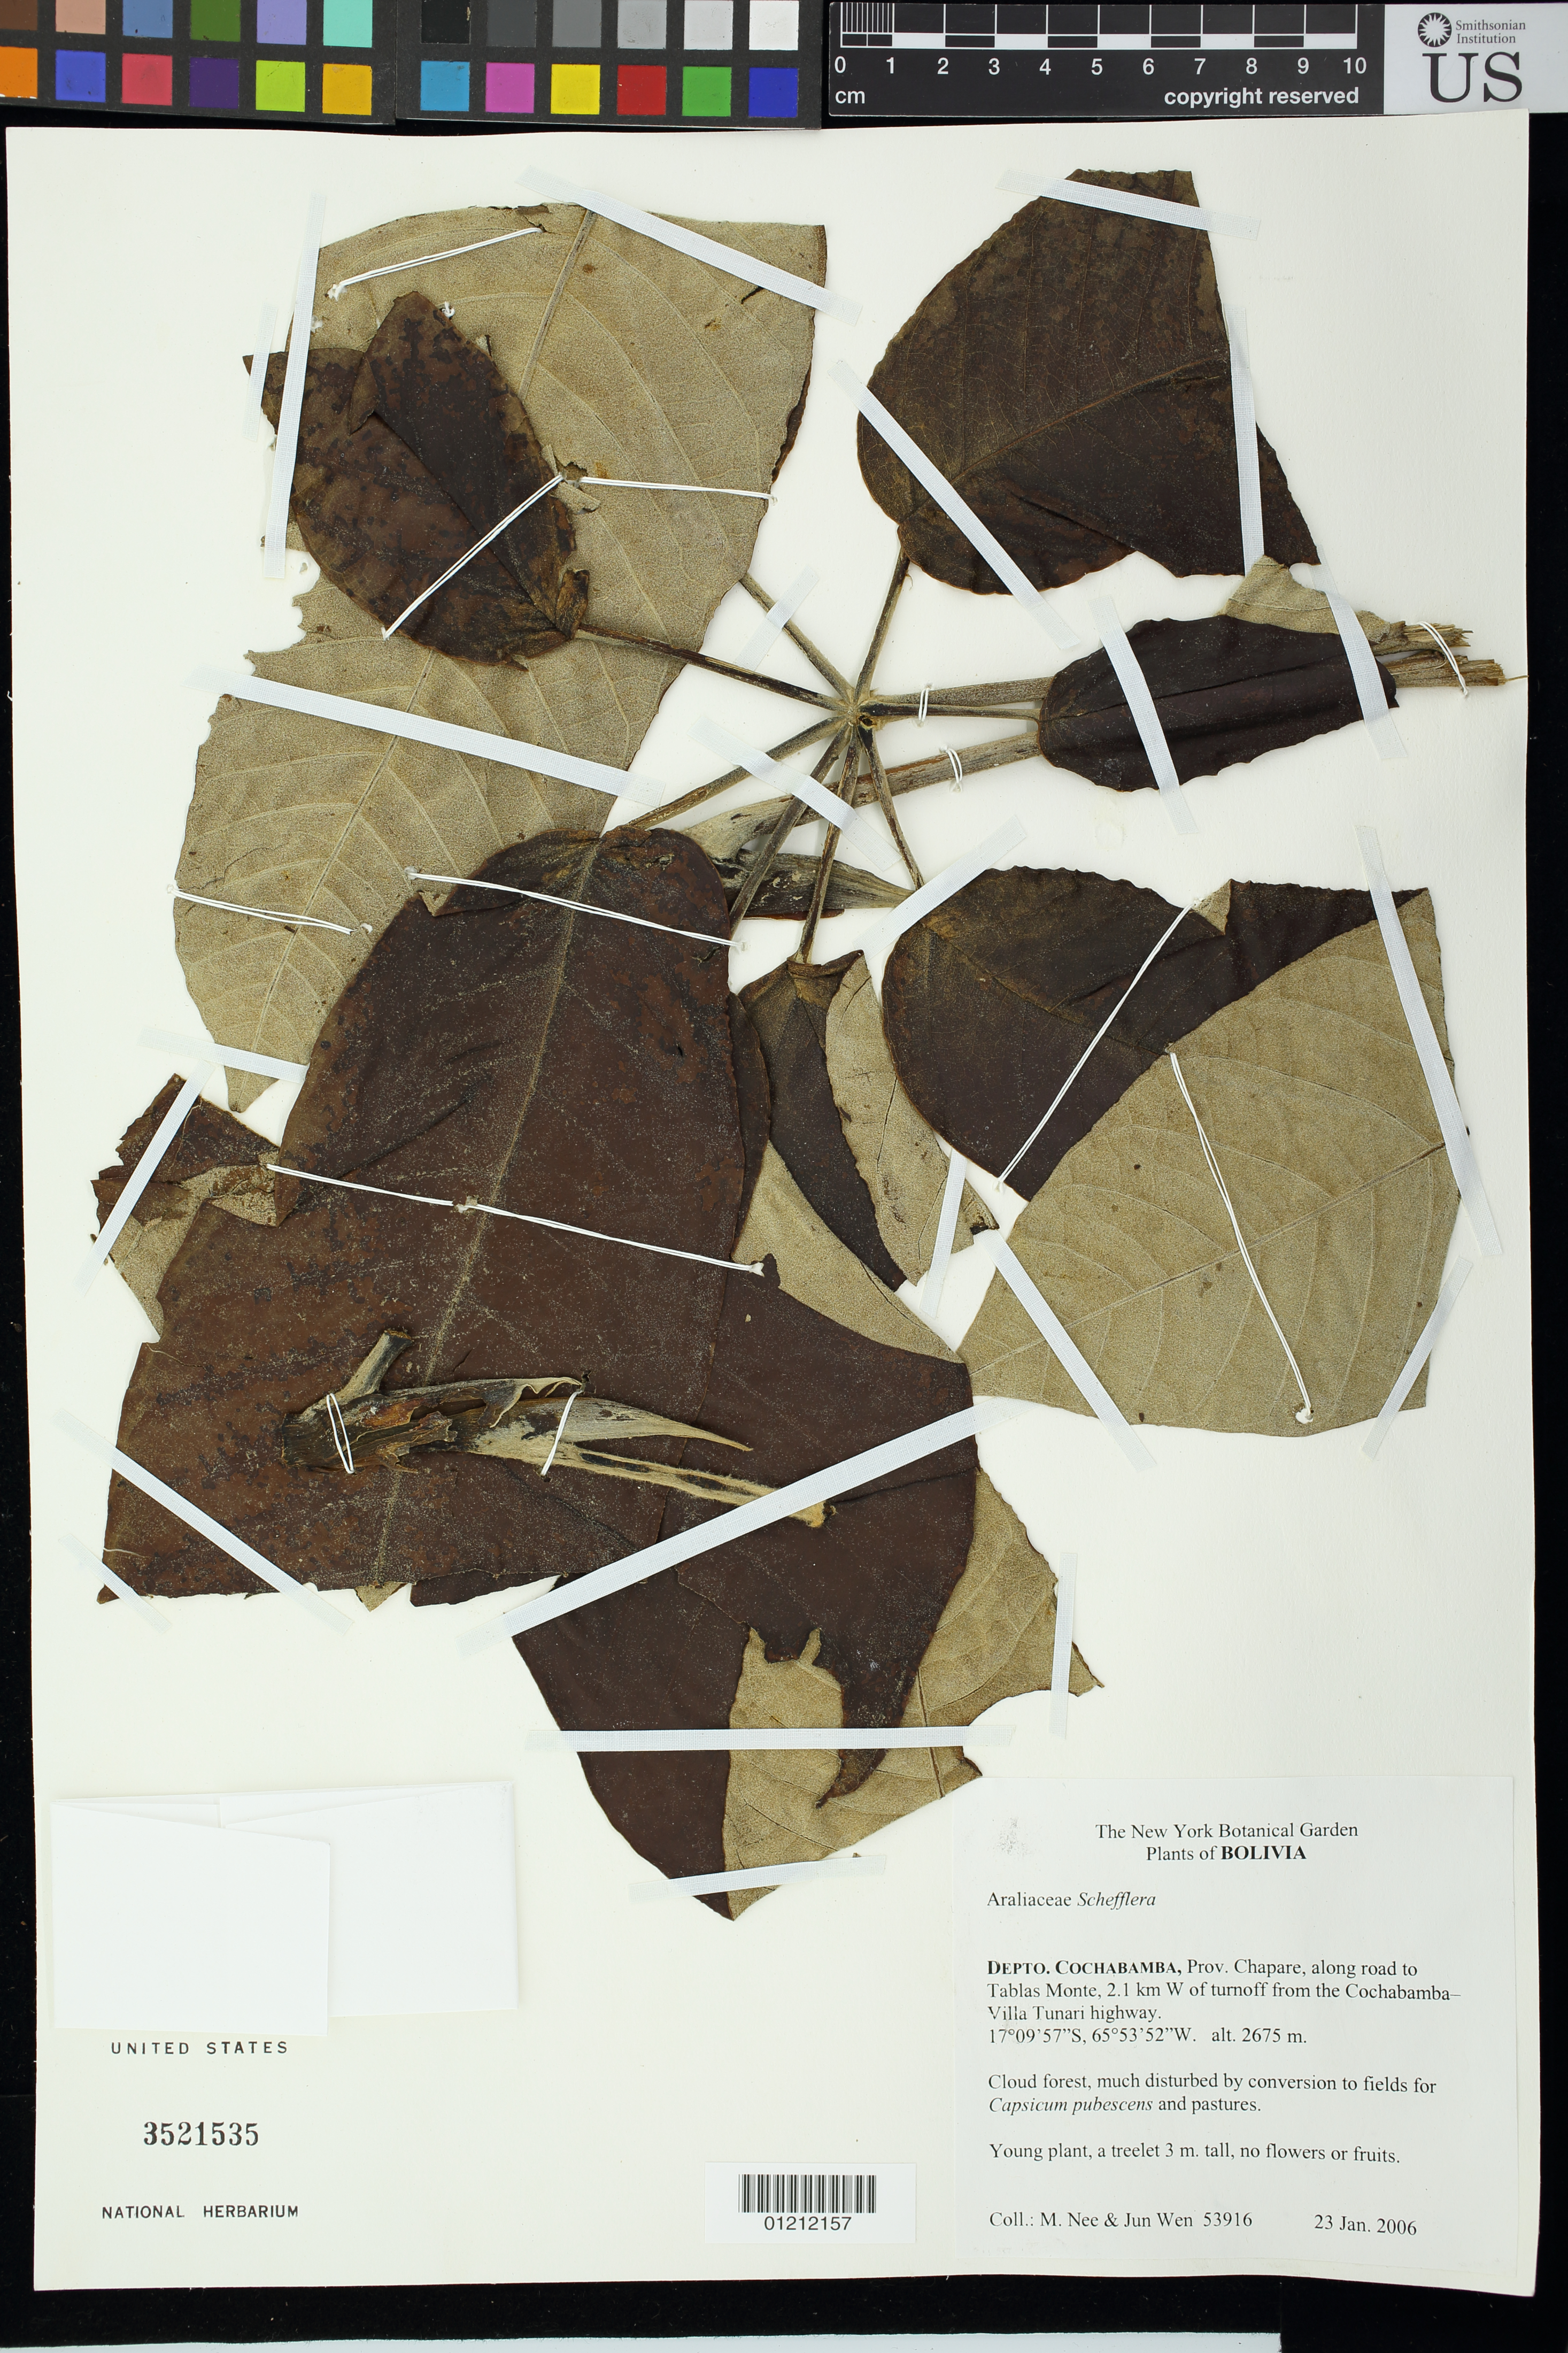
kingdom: Plantae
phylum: Tracheophyta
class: Magnoliopsida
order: Apiales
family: Araliaceae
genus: Schefflera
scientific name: Schefflera sp.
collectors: M. Nee & J. Wen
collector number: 53916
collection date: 2006-01-23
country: Bolivia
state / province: Cochabamba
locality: Prov. Chapare, along the road to Tablas Monte, 2.1 km West of turnoff from the Cochabamba - Villa Tunari highway.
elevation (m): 2675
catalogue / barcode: US 3521535